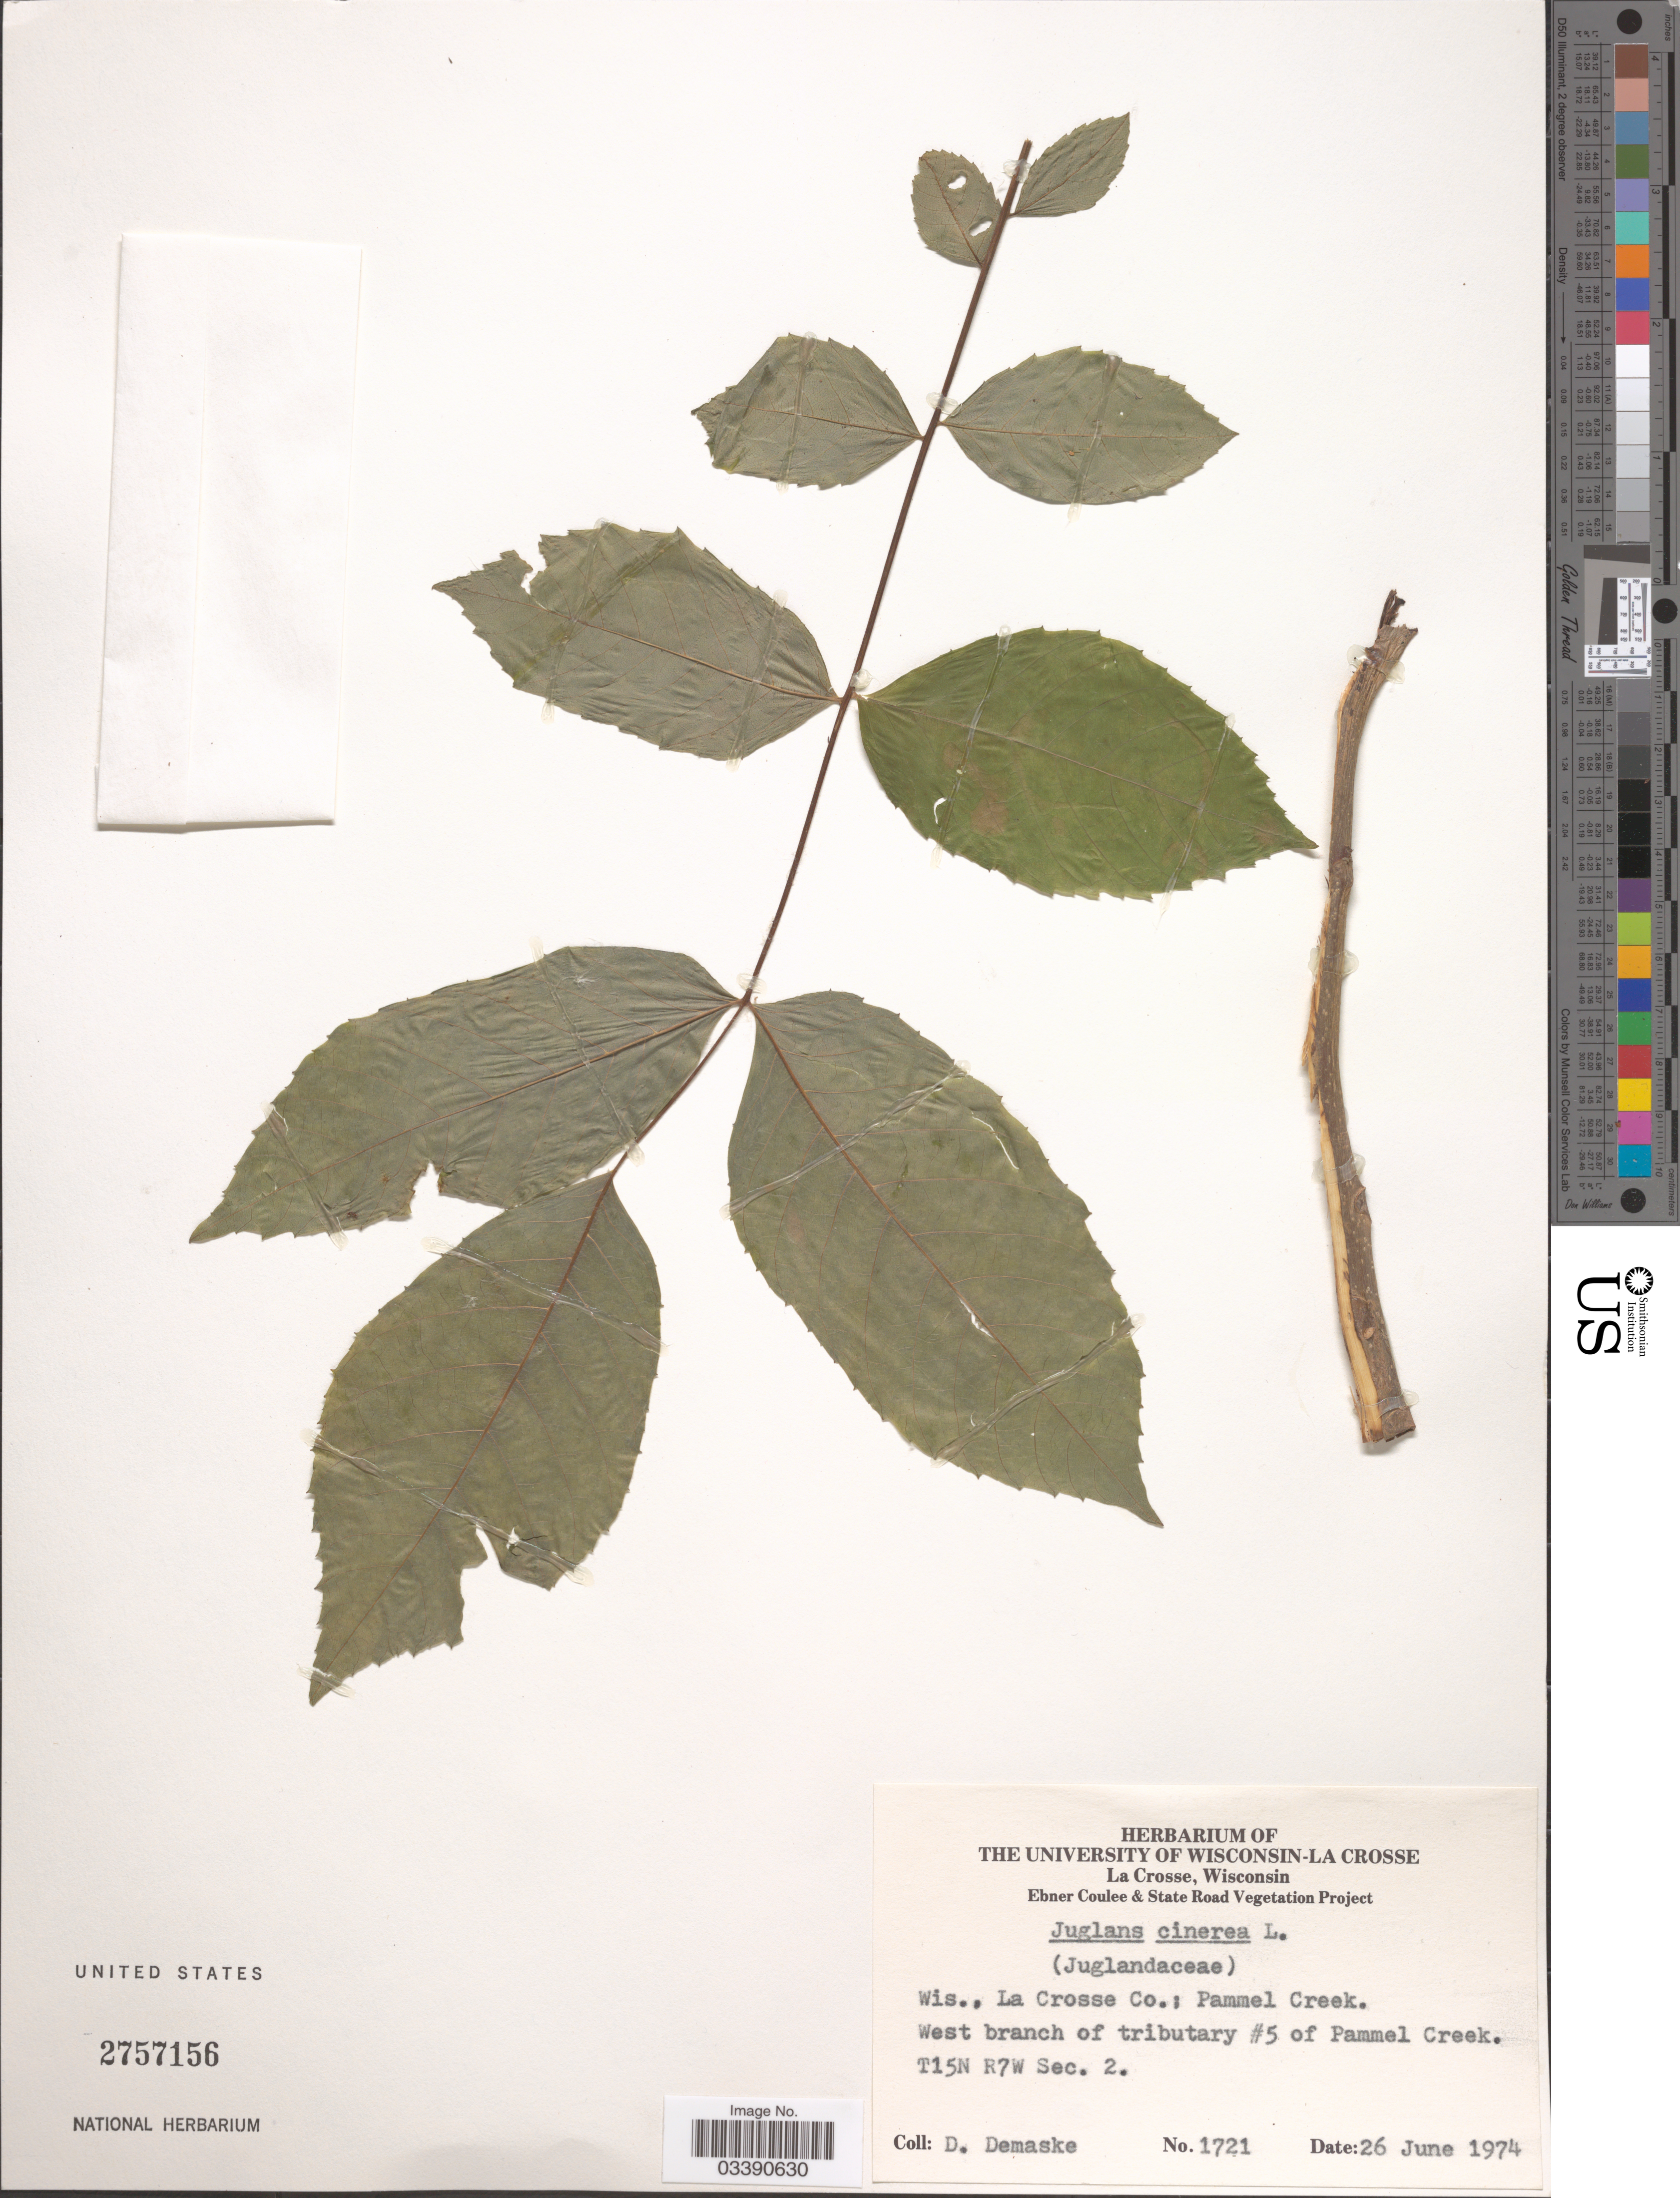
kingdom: Plantae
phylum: Tracheophyta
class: Magnoliopsida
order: Fagales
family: Juglandaceae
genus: Juglans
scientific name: Juglans cinerea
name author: L.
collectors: D. Demaske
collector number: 1721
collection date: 1974-06-26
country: United States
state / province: Wisconsin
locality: La Crosse Co.; Pammel Creek. West branch of tributary #5 of Pammel Creek. T15N R7W Sec. 2. Ebner Coulee & State Road.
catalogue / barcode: US 2757156